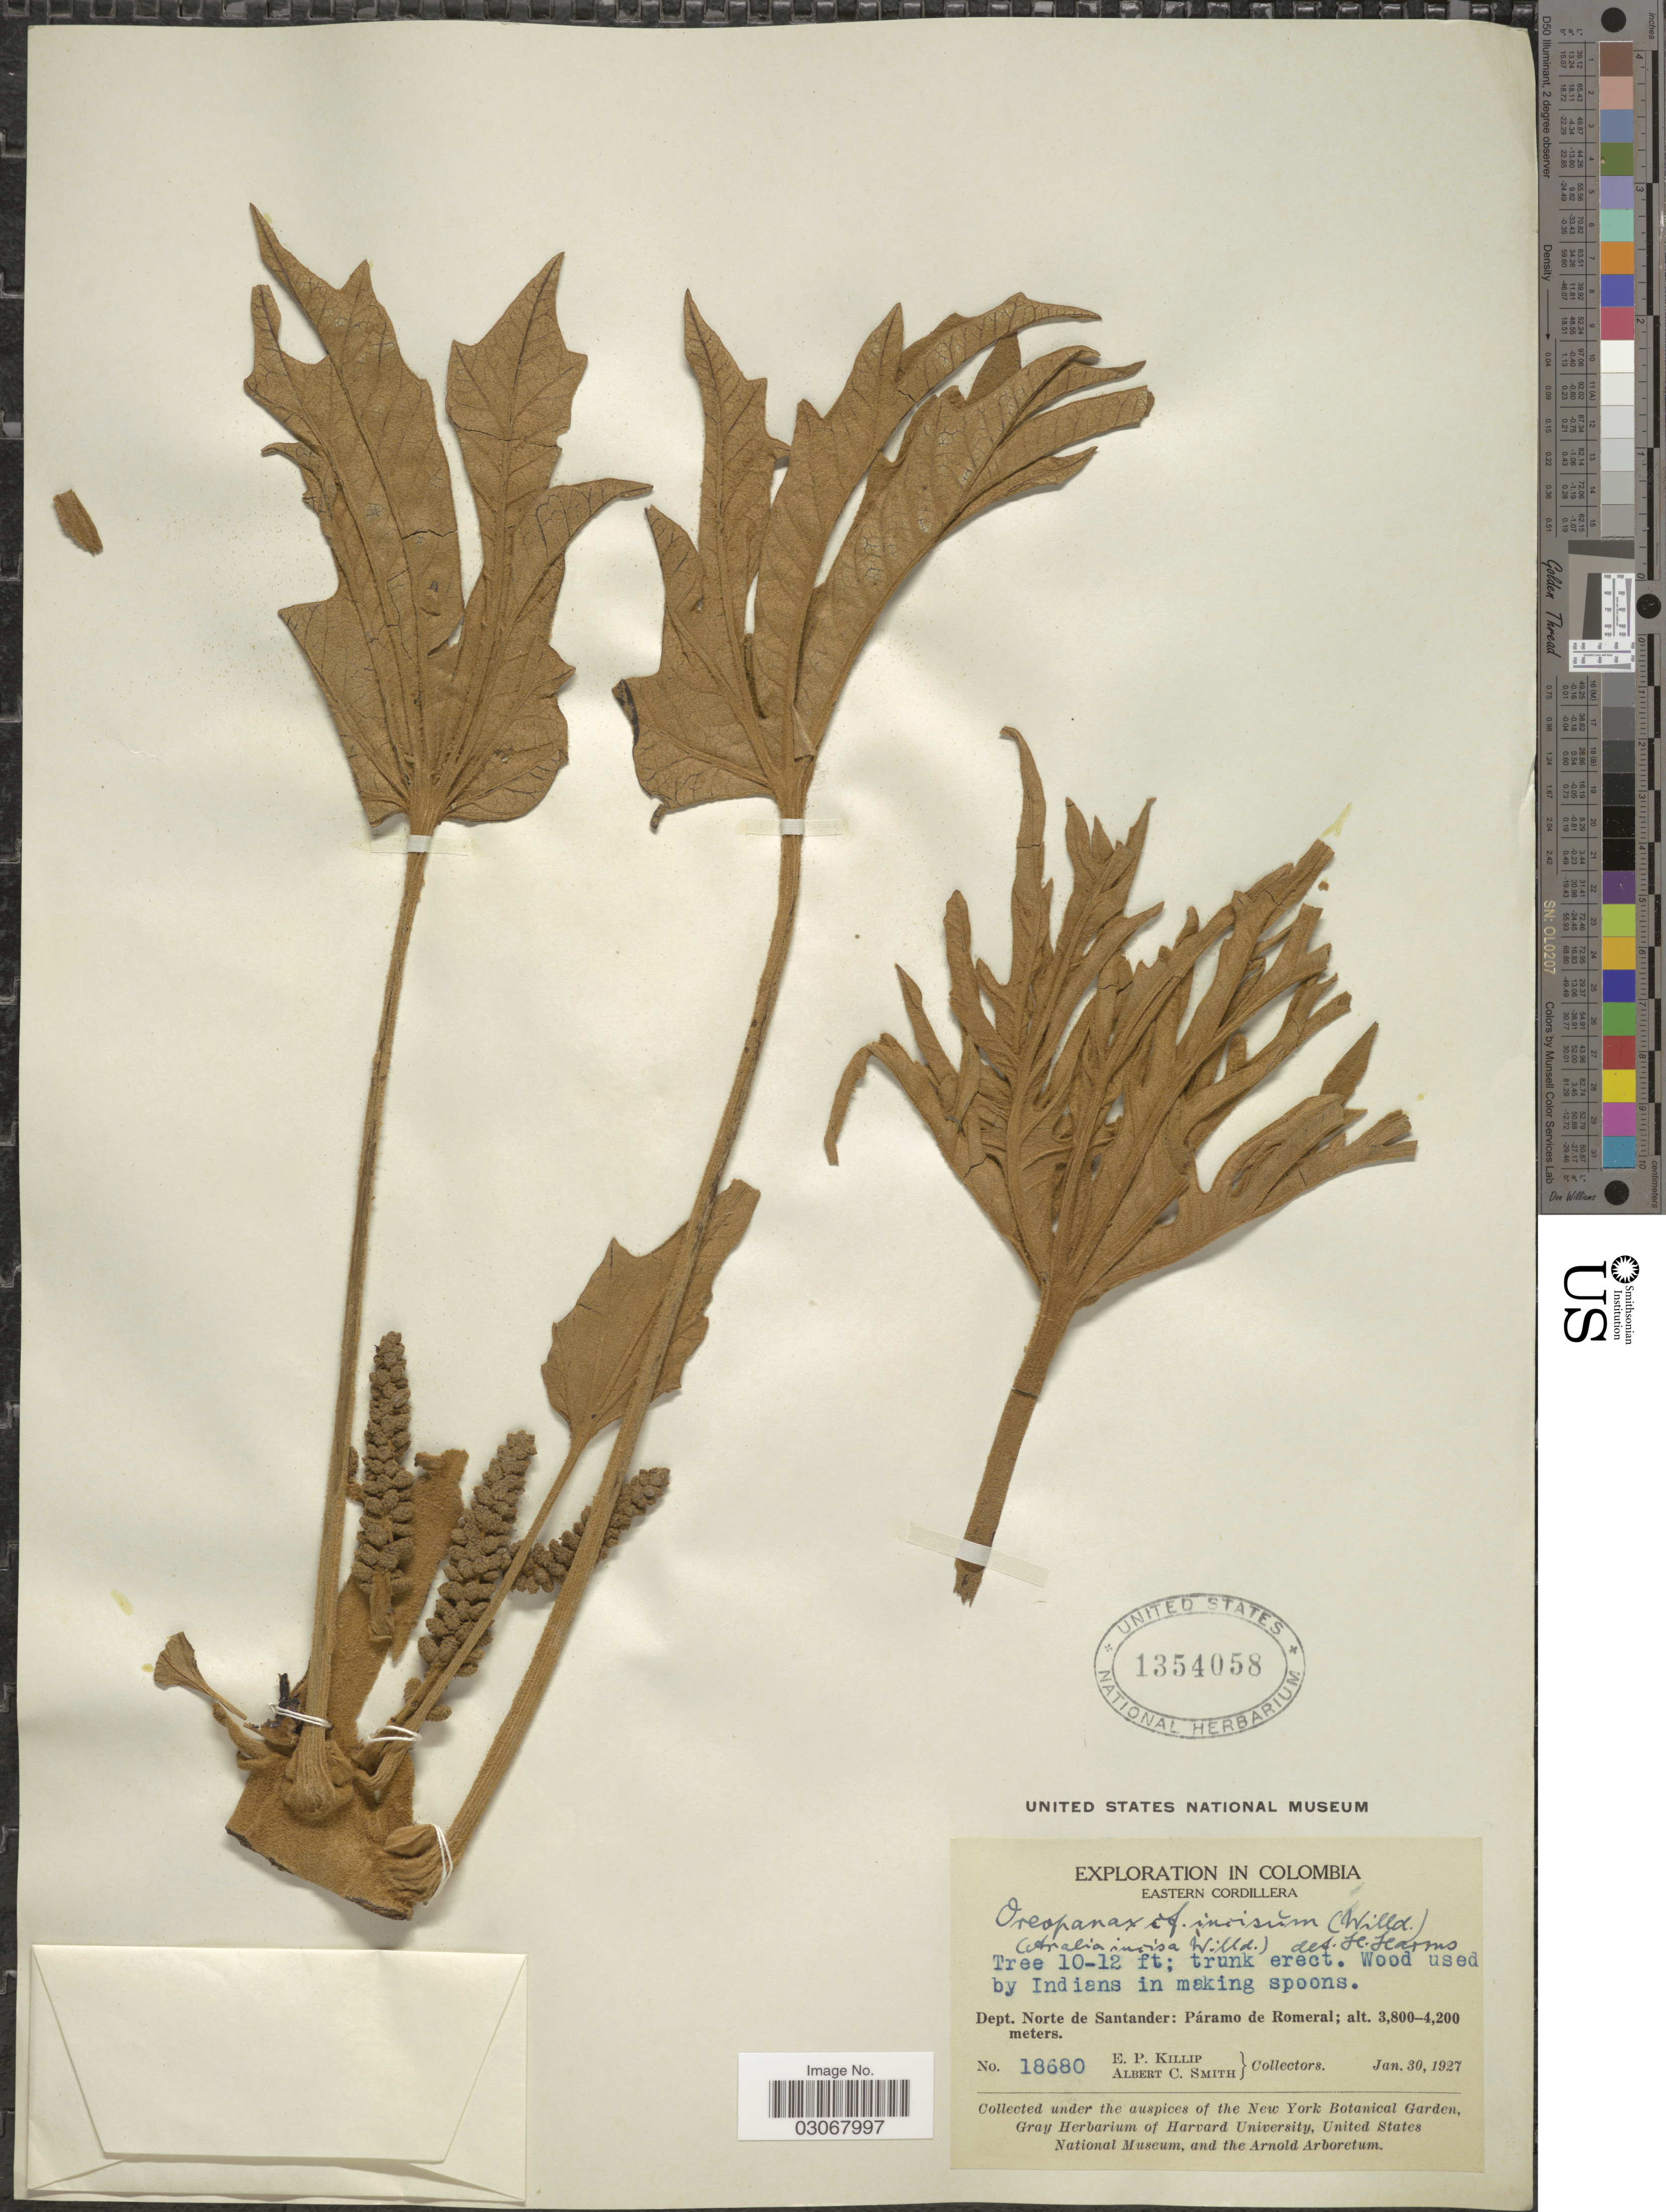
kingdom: Plantae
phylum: Tracheophyta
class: Magnoliopsida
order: Apiales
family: Araliaceae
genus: Oreopanax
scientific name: Oreopanax incisus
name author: (Willd. ex Schult.) Decne. & Planch.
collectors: E. P. Killip & A. C. Smith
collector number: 18680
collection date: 1927-01-30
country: Colombia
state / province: Norte de Santander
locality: Eastern Cordillera. Dept. Norte de Santander: Páramo de Romeral.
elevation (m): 3800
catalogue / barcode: US 1354058